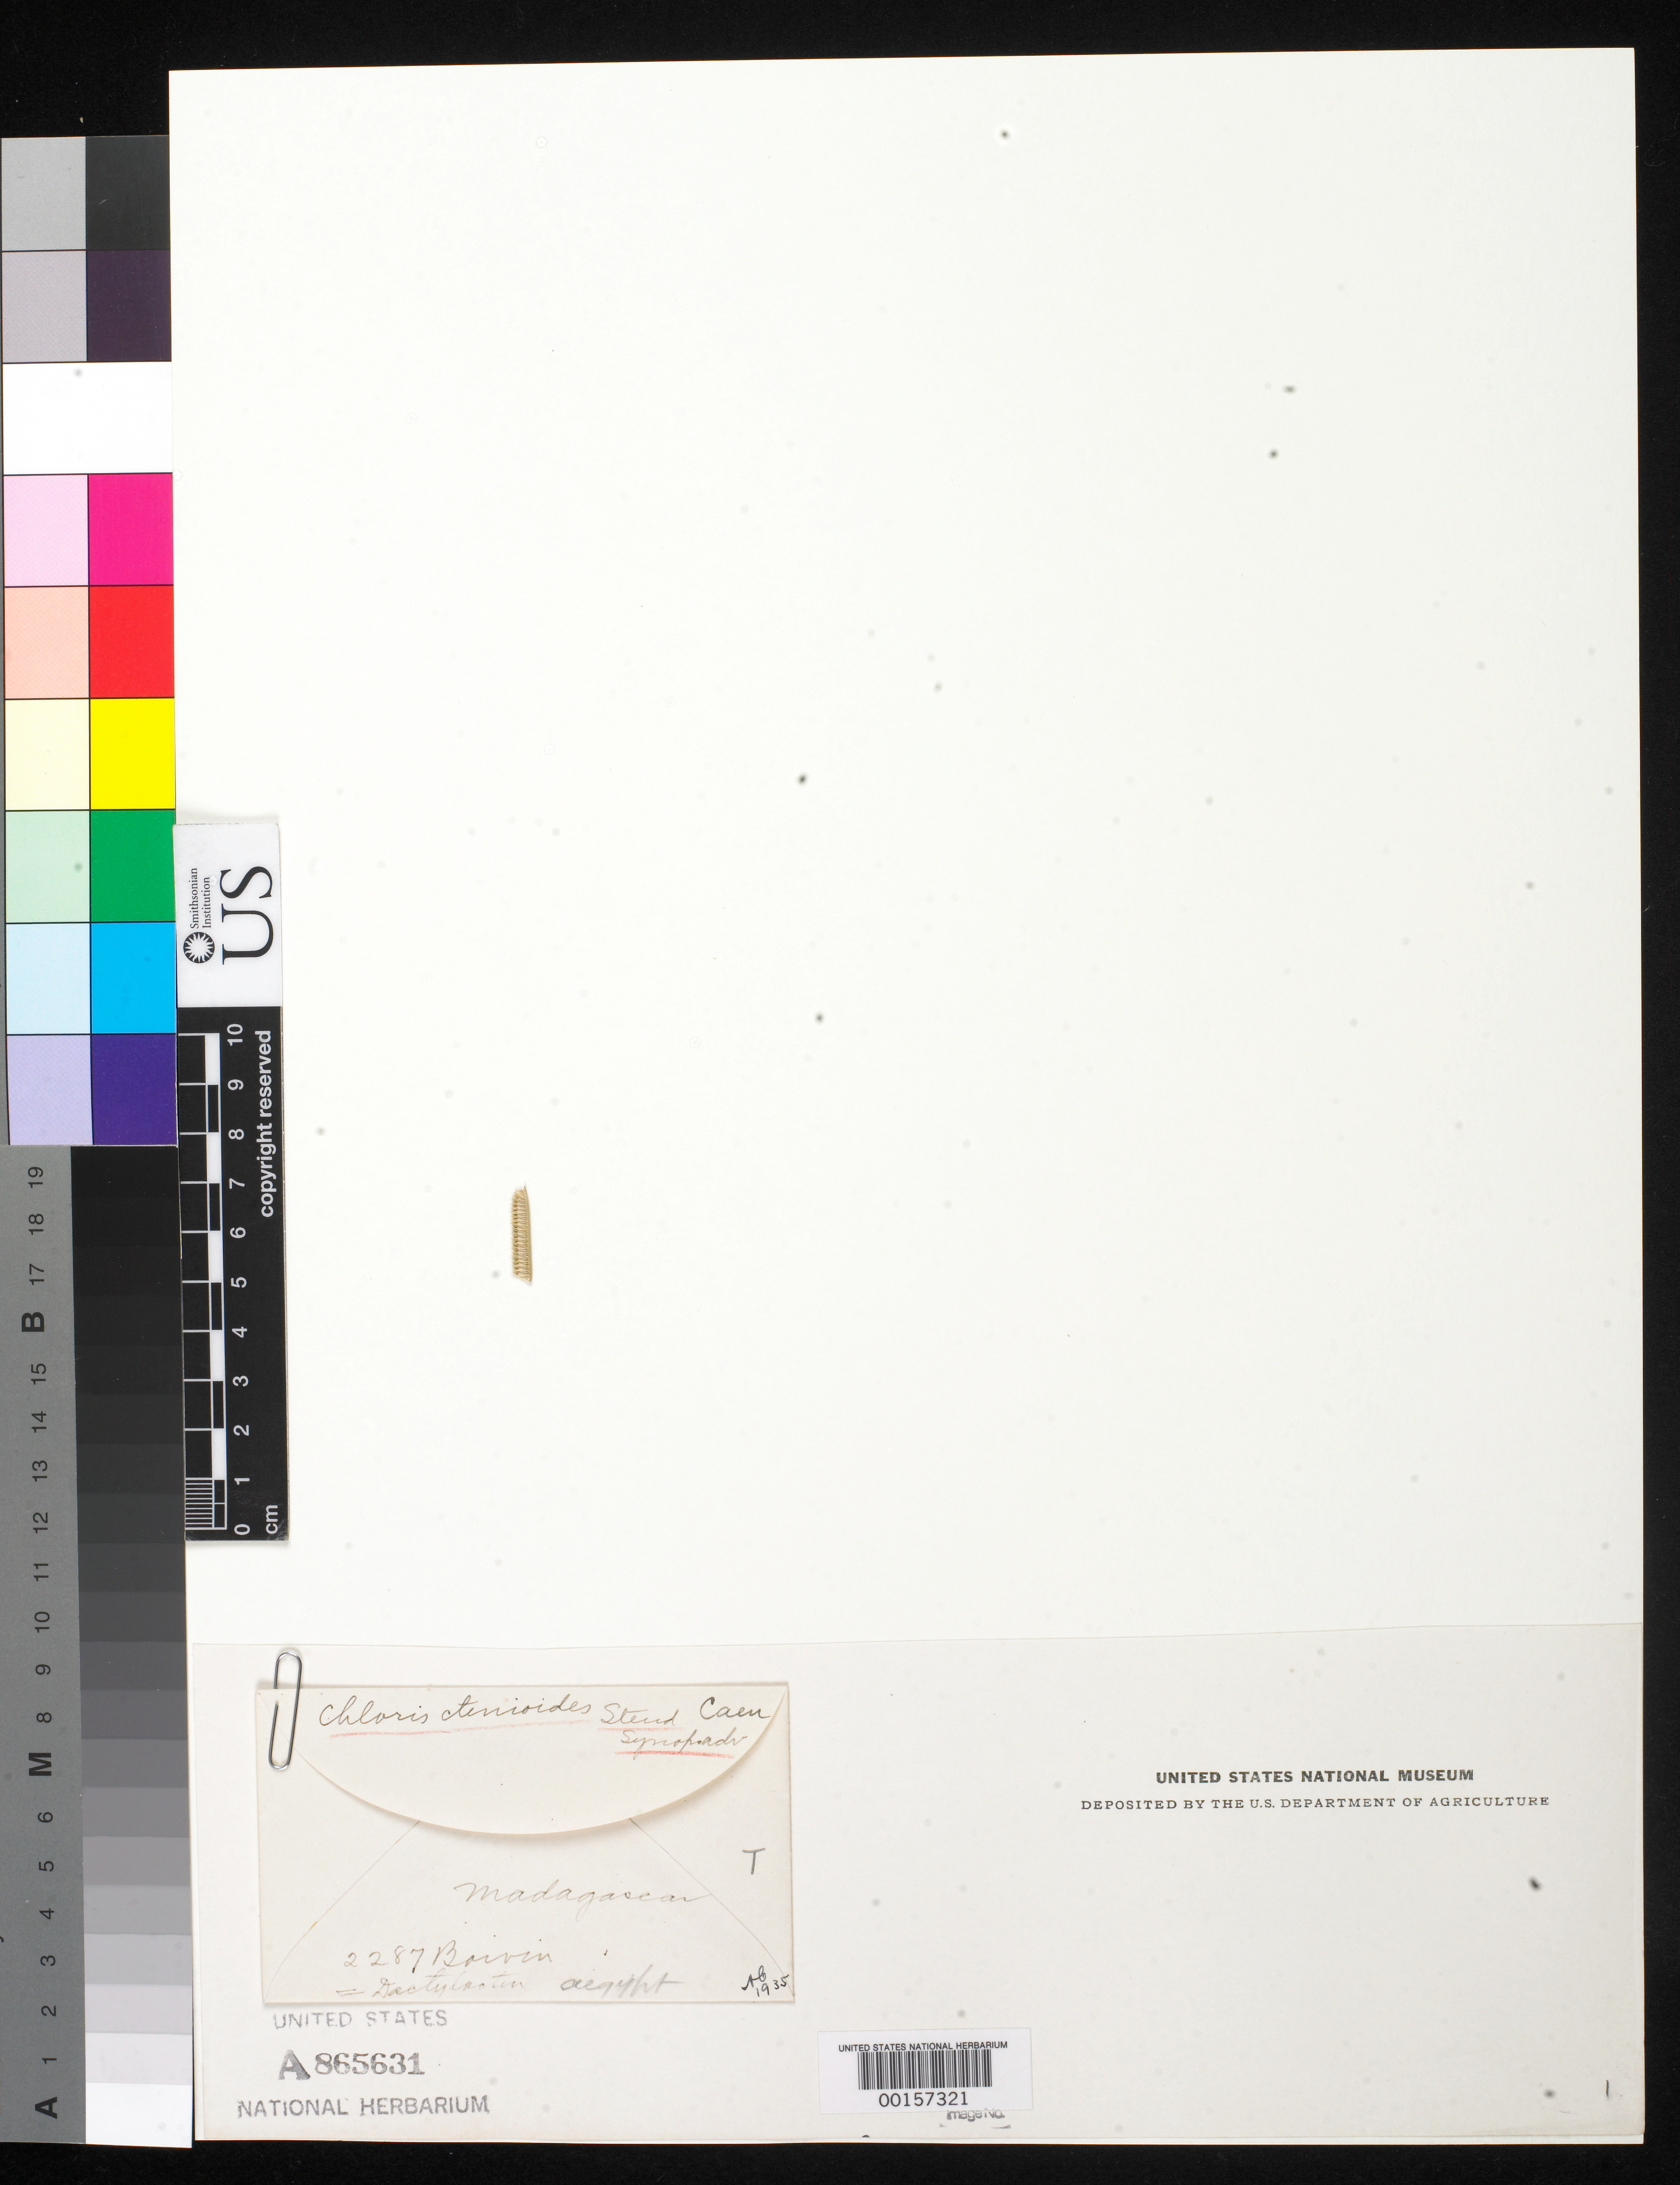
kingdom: Plantae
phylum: Tracheophyta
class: Liliopsida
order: Poales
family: Poaceae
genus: Chloris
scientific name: Chloris ctenioides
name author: Steud.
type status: Type Fragment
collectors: L. H. Boivin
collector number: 2287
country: Madagascar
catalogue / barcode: US 865631A